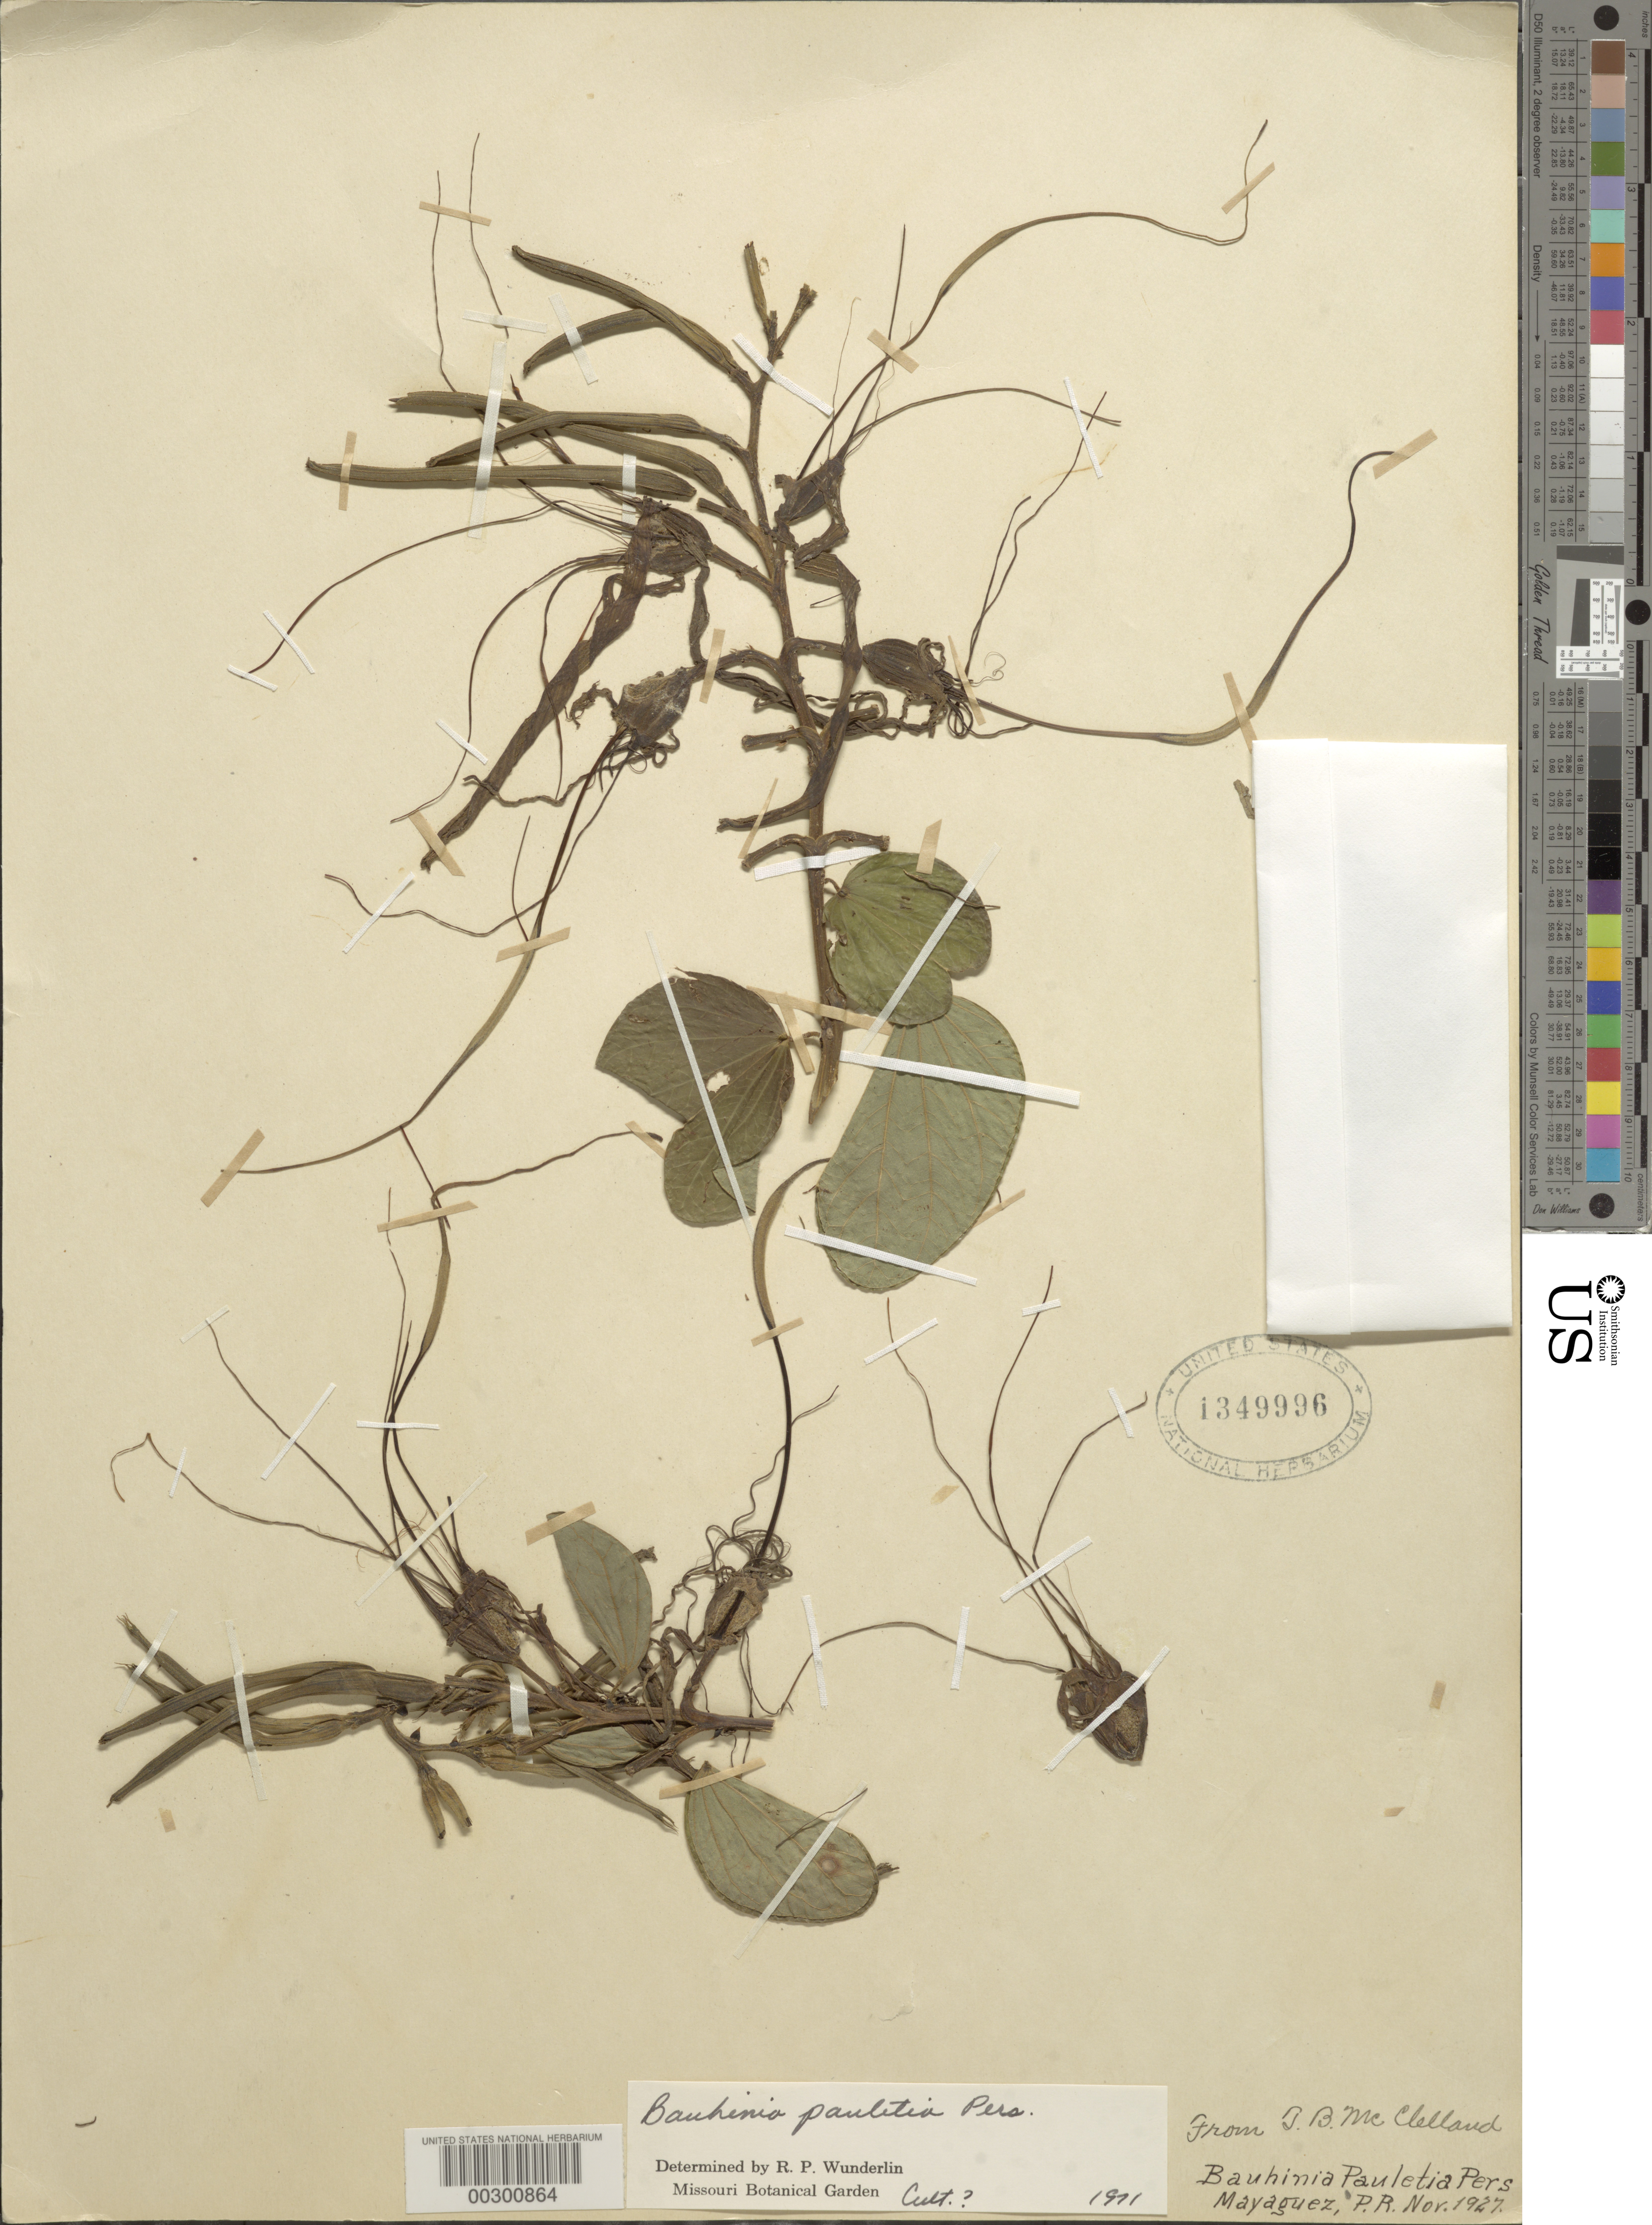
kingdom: Plantae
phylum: Tracheophyta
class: Magnoliopsida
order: Fabales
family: Fabaceae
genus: Bauhinia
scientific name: Bauhinia pauletia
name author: Pers.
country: Puerto Rico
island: Greater Antilles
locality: Mayaguez.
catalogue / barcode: US 1349996